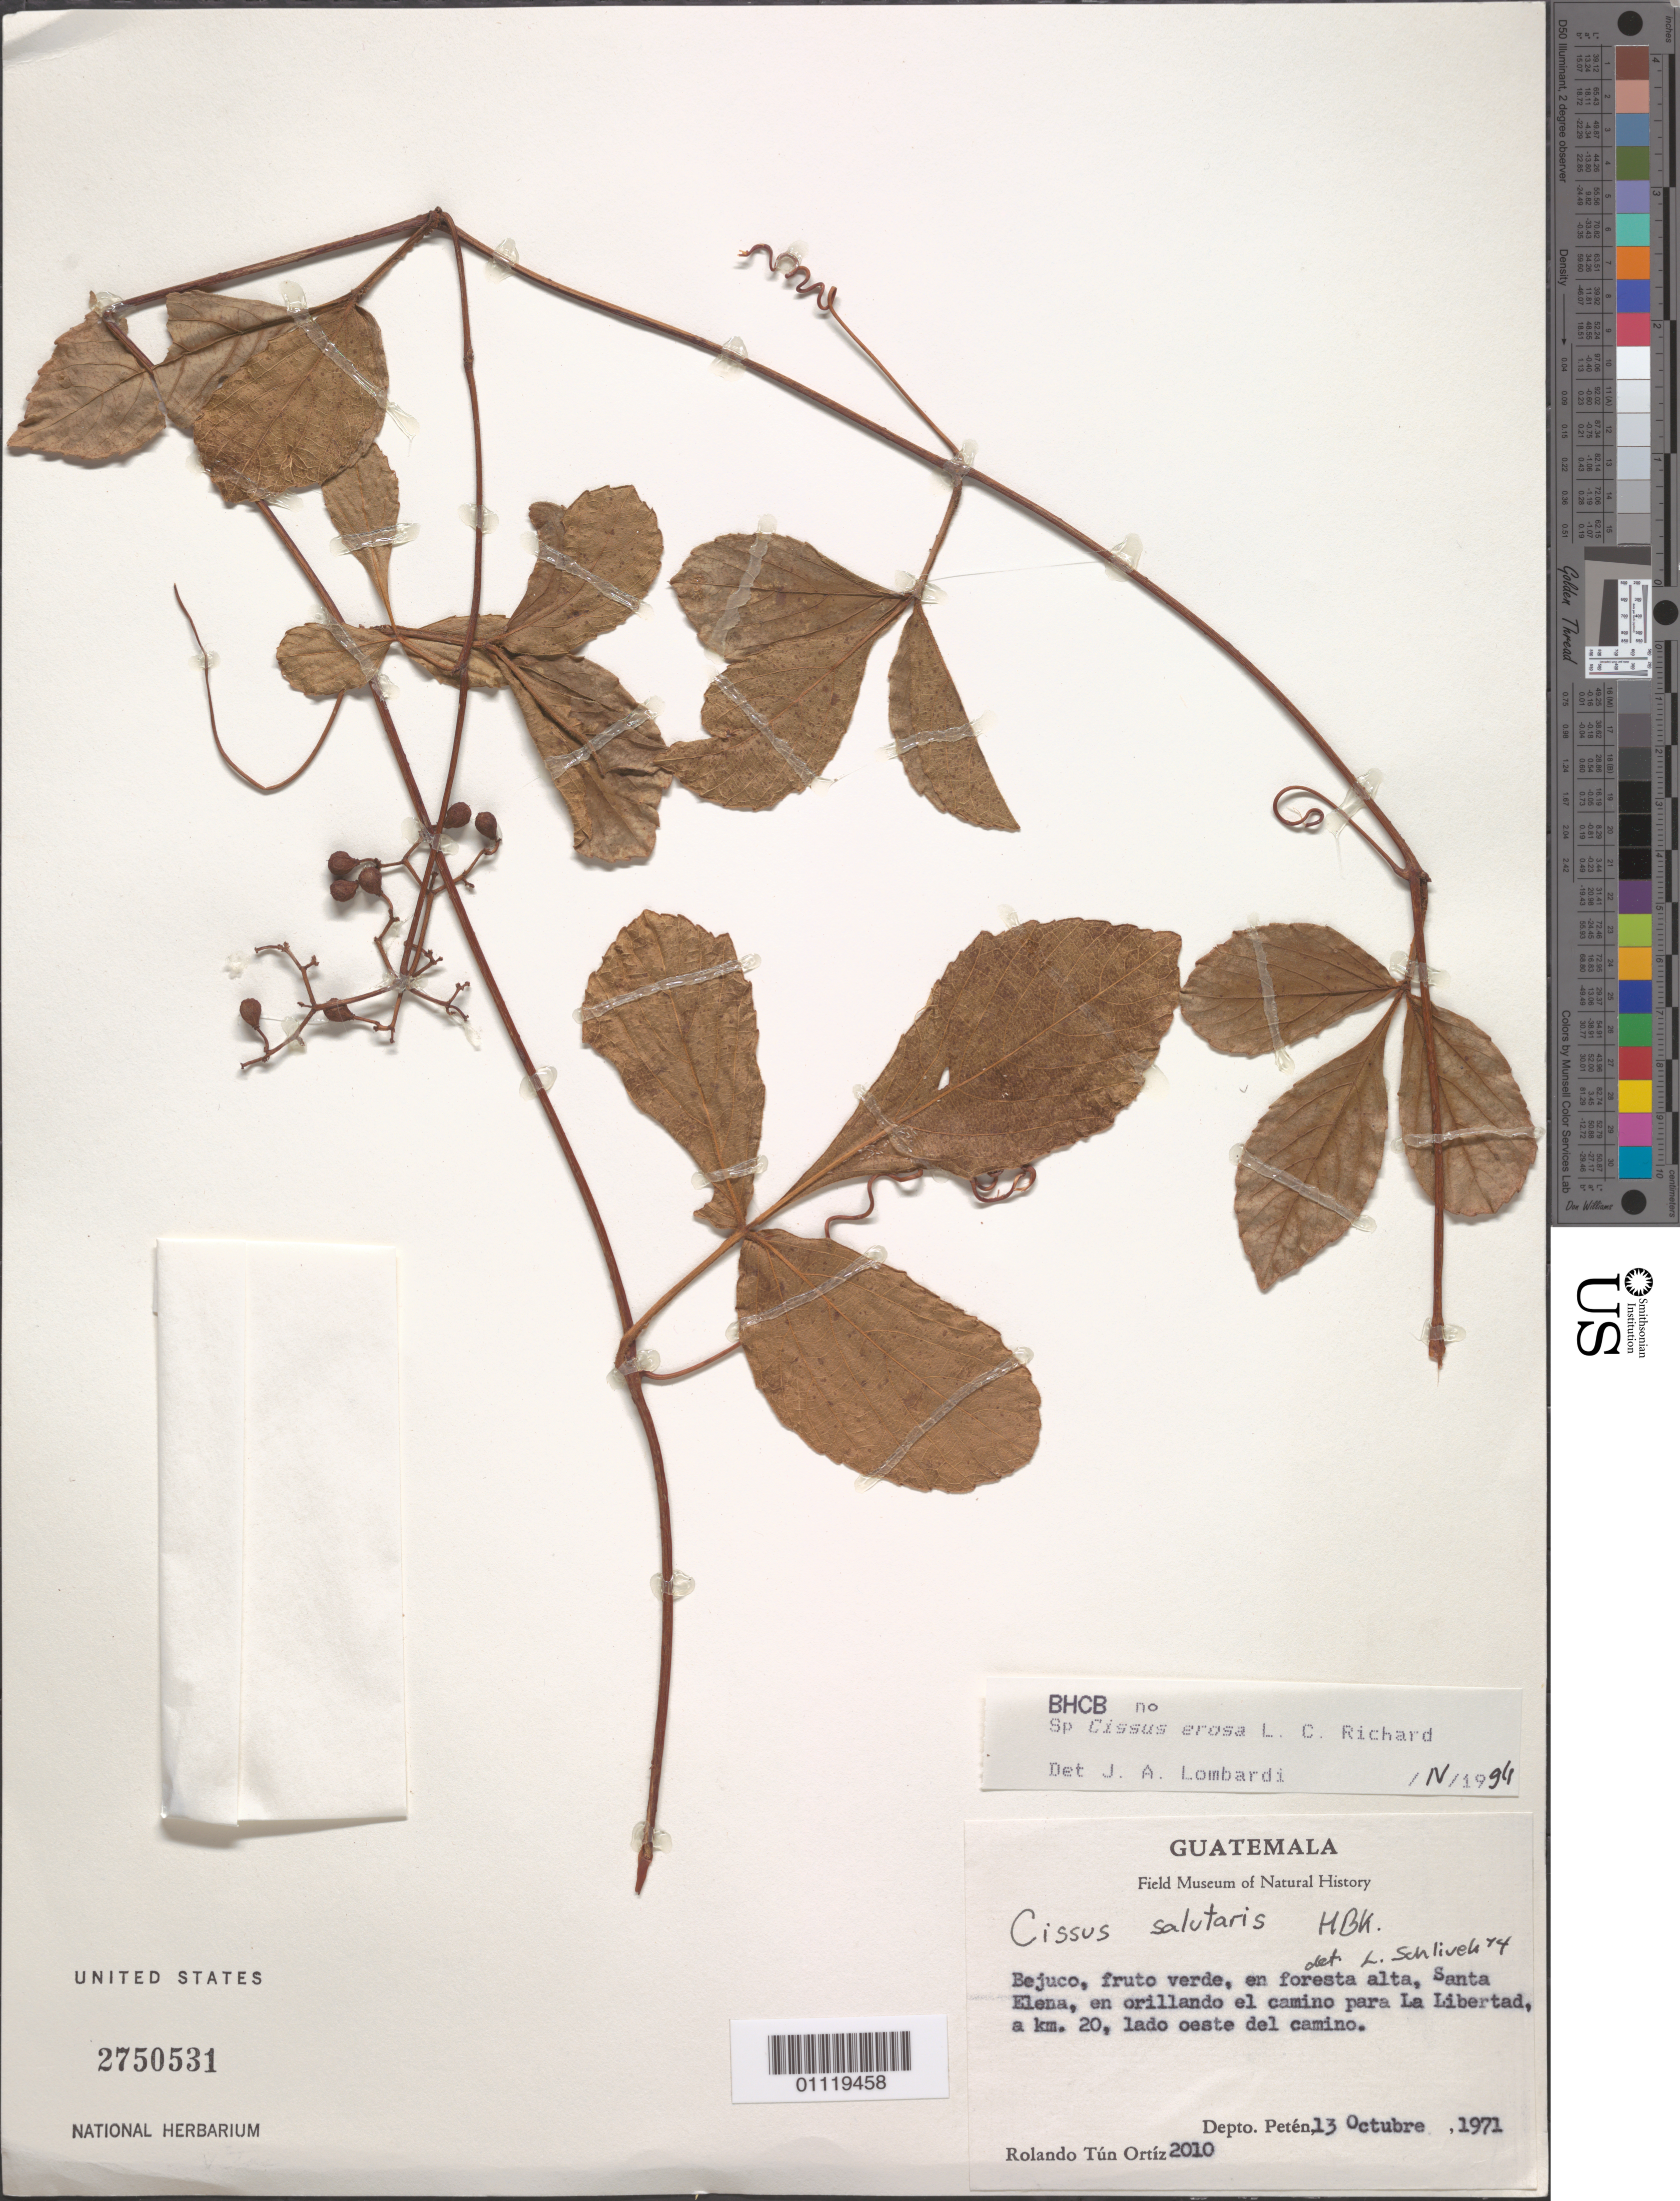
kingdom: Plantae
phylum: Tracheophyta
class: Magnoliopsida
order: Vitales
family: Vitaceae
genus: Cissus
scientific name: Cissus erosa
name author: Rich.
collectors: R. Tún Ortiz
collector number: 2010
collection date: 1971-10-13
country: Guatemala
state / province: El Petén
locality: Santa Elena, en orillando el camino para La Libertad, a km 20, lado oeste del camino.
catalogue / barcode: US 2750531